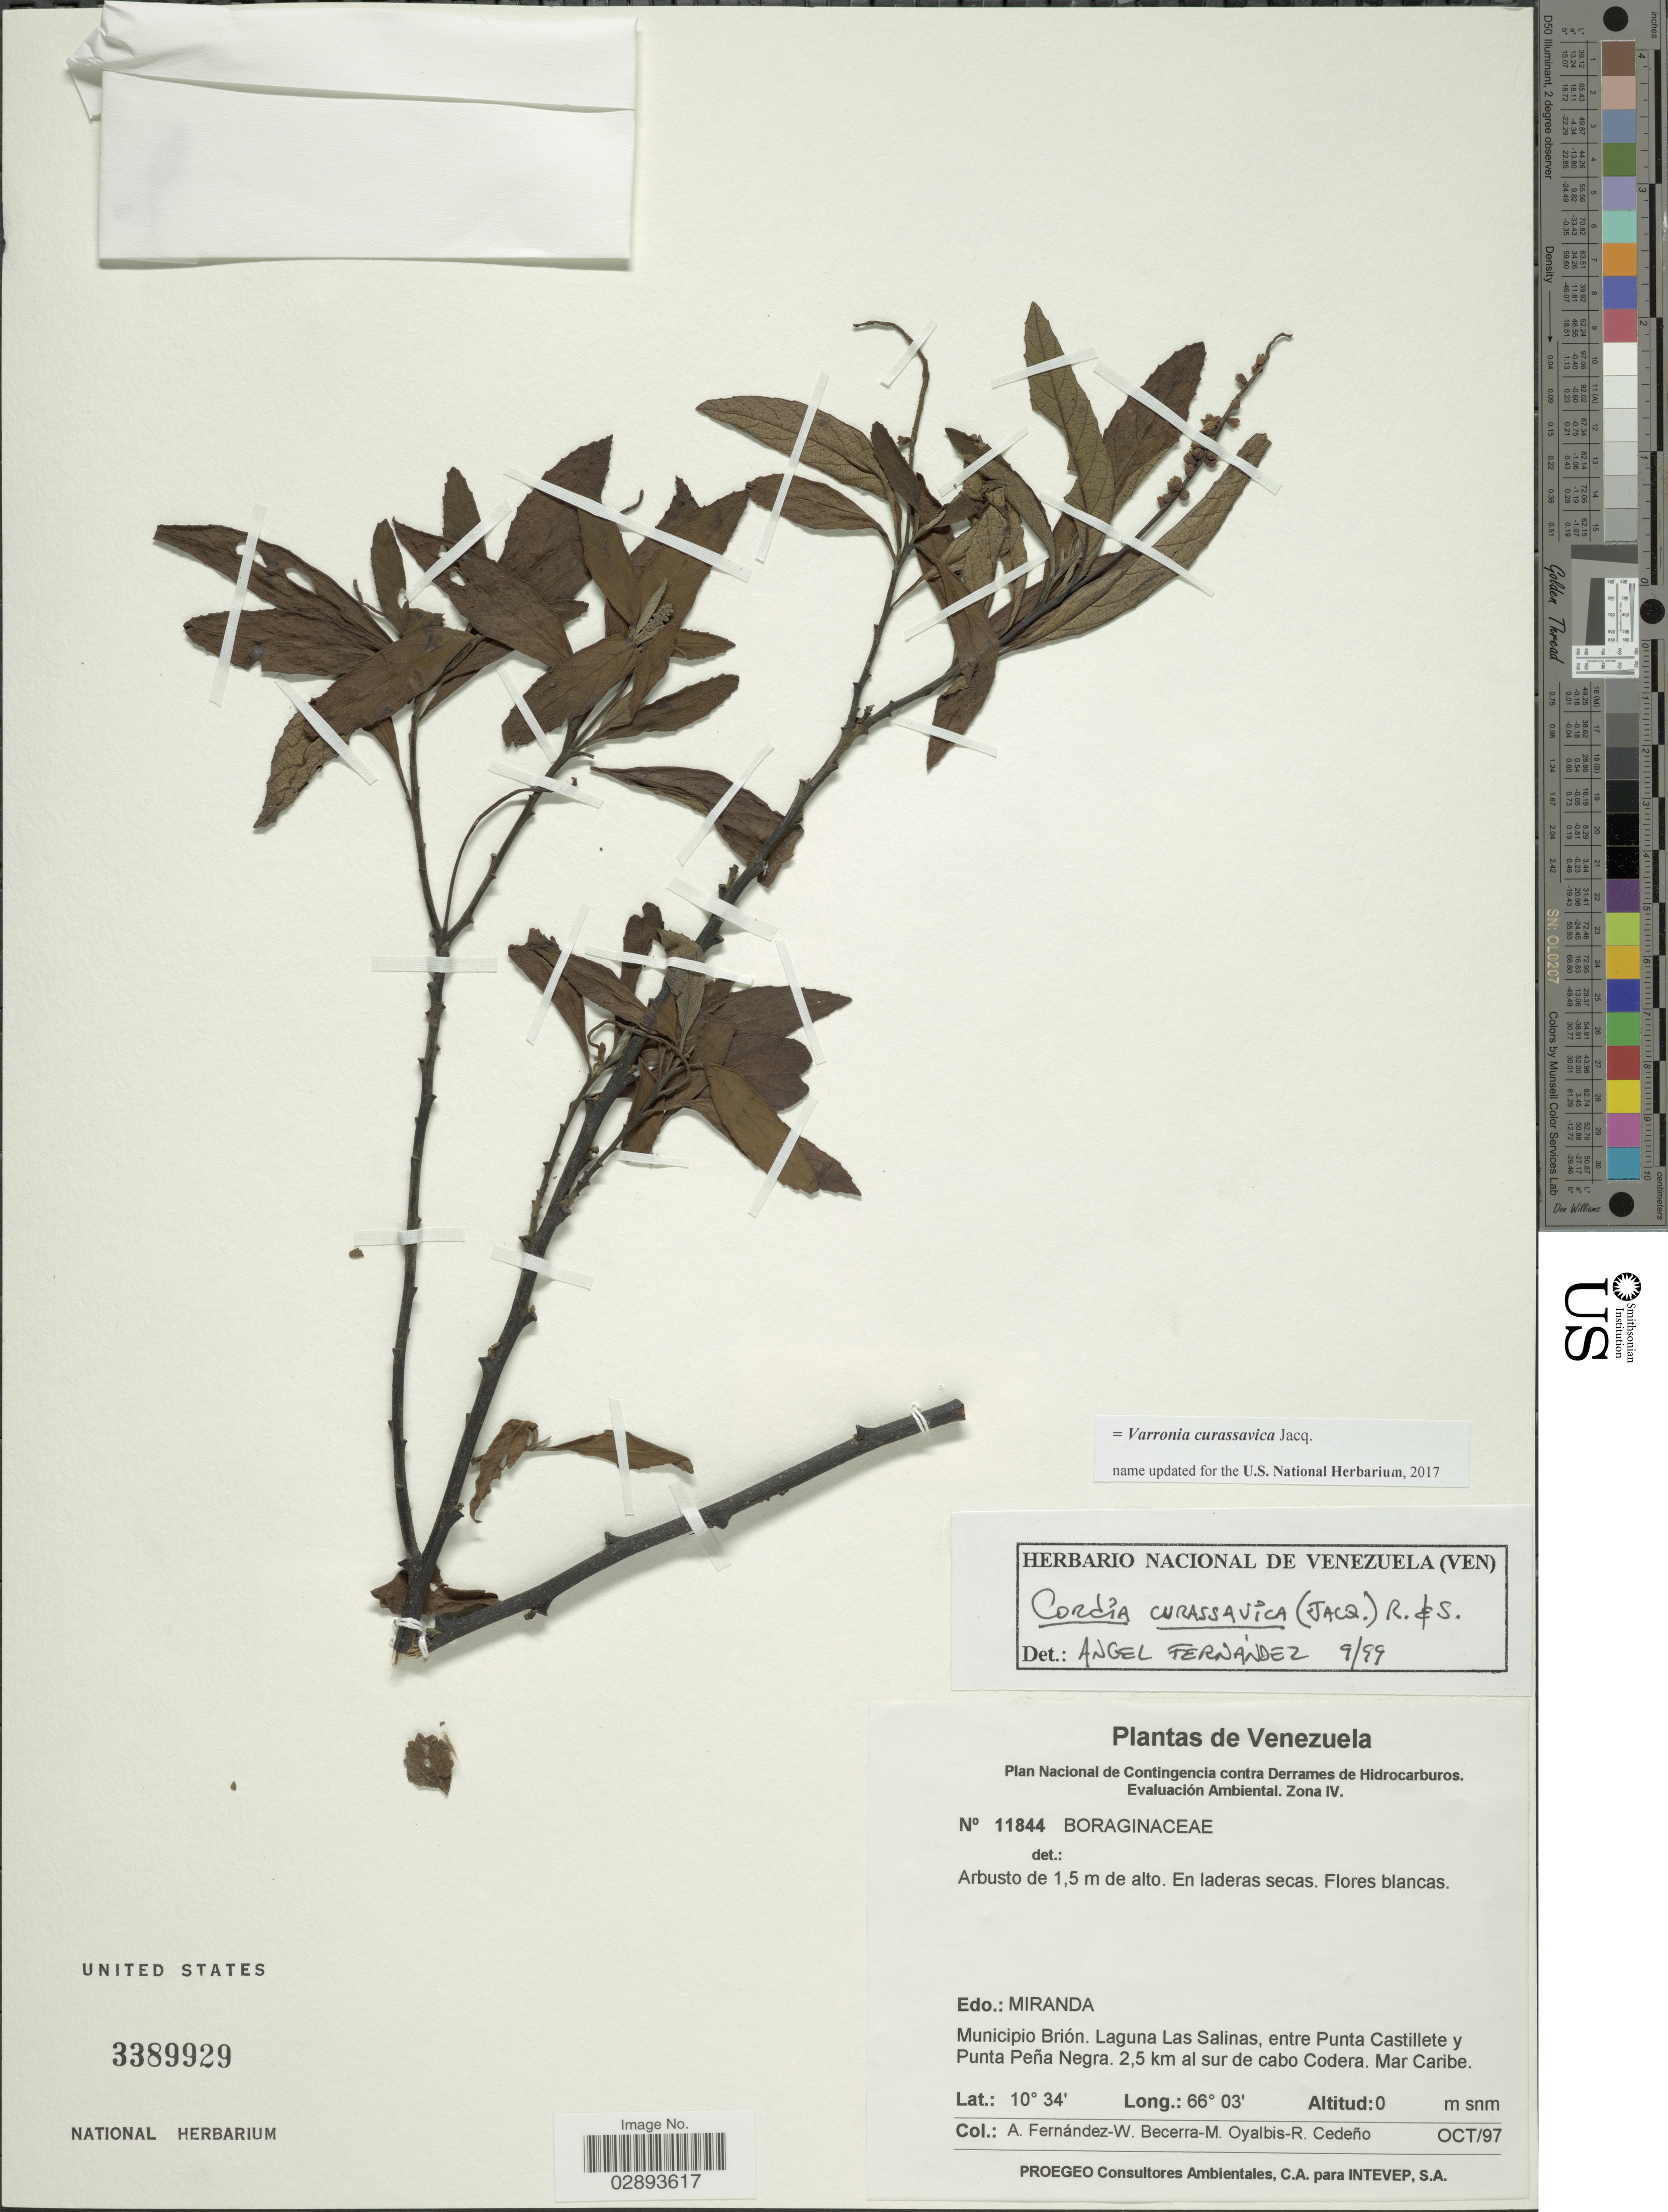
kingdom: Plantae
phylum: Tracheophyta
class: Magnoliopsida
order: Boraginales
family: Cordiaceae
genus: Varronia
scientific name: Varronia curassavica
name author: Jacq.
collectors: A. Fernandez, W. Becerra, M. Oyalbis & R. Cedeño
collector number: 11844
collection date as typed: Transcribed d/m/y: /10/97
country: Venezuela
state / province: Miranda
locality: Municipio Briòn, Laguna Las Salinas, entre Punta Castillete y Punta Peñ Negra, 2.5 km al sur de cabo Codera, Mar Caribe.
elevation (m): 0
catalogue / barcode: US 3389929